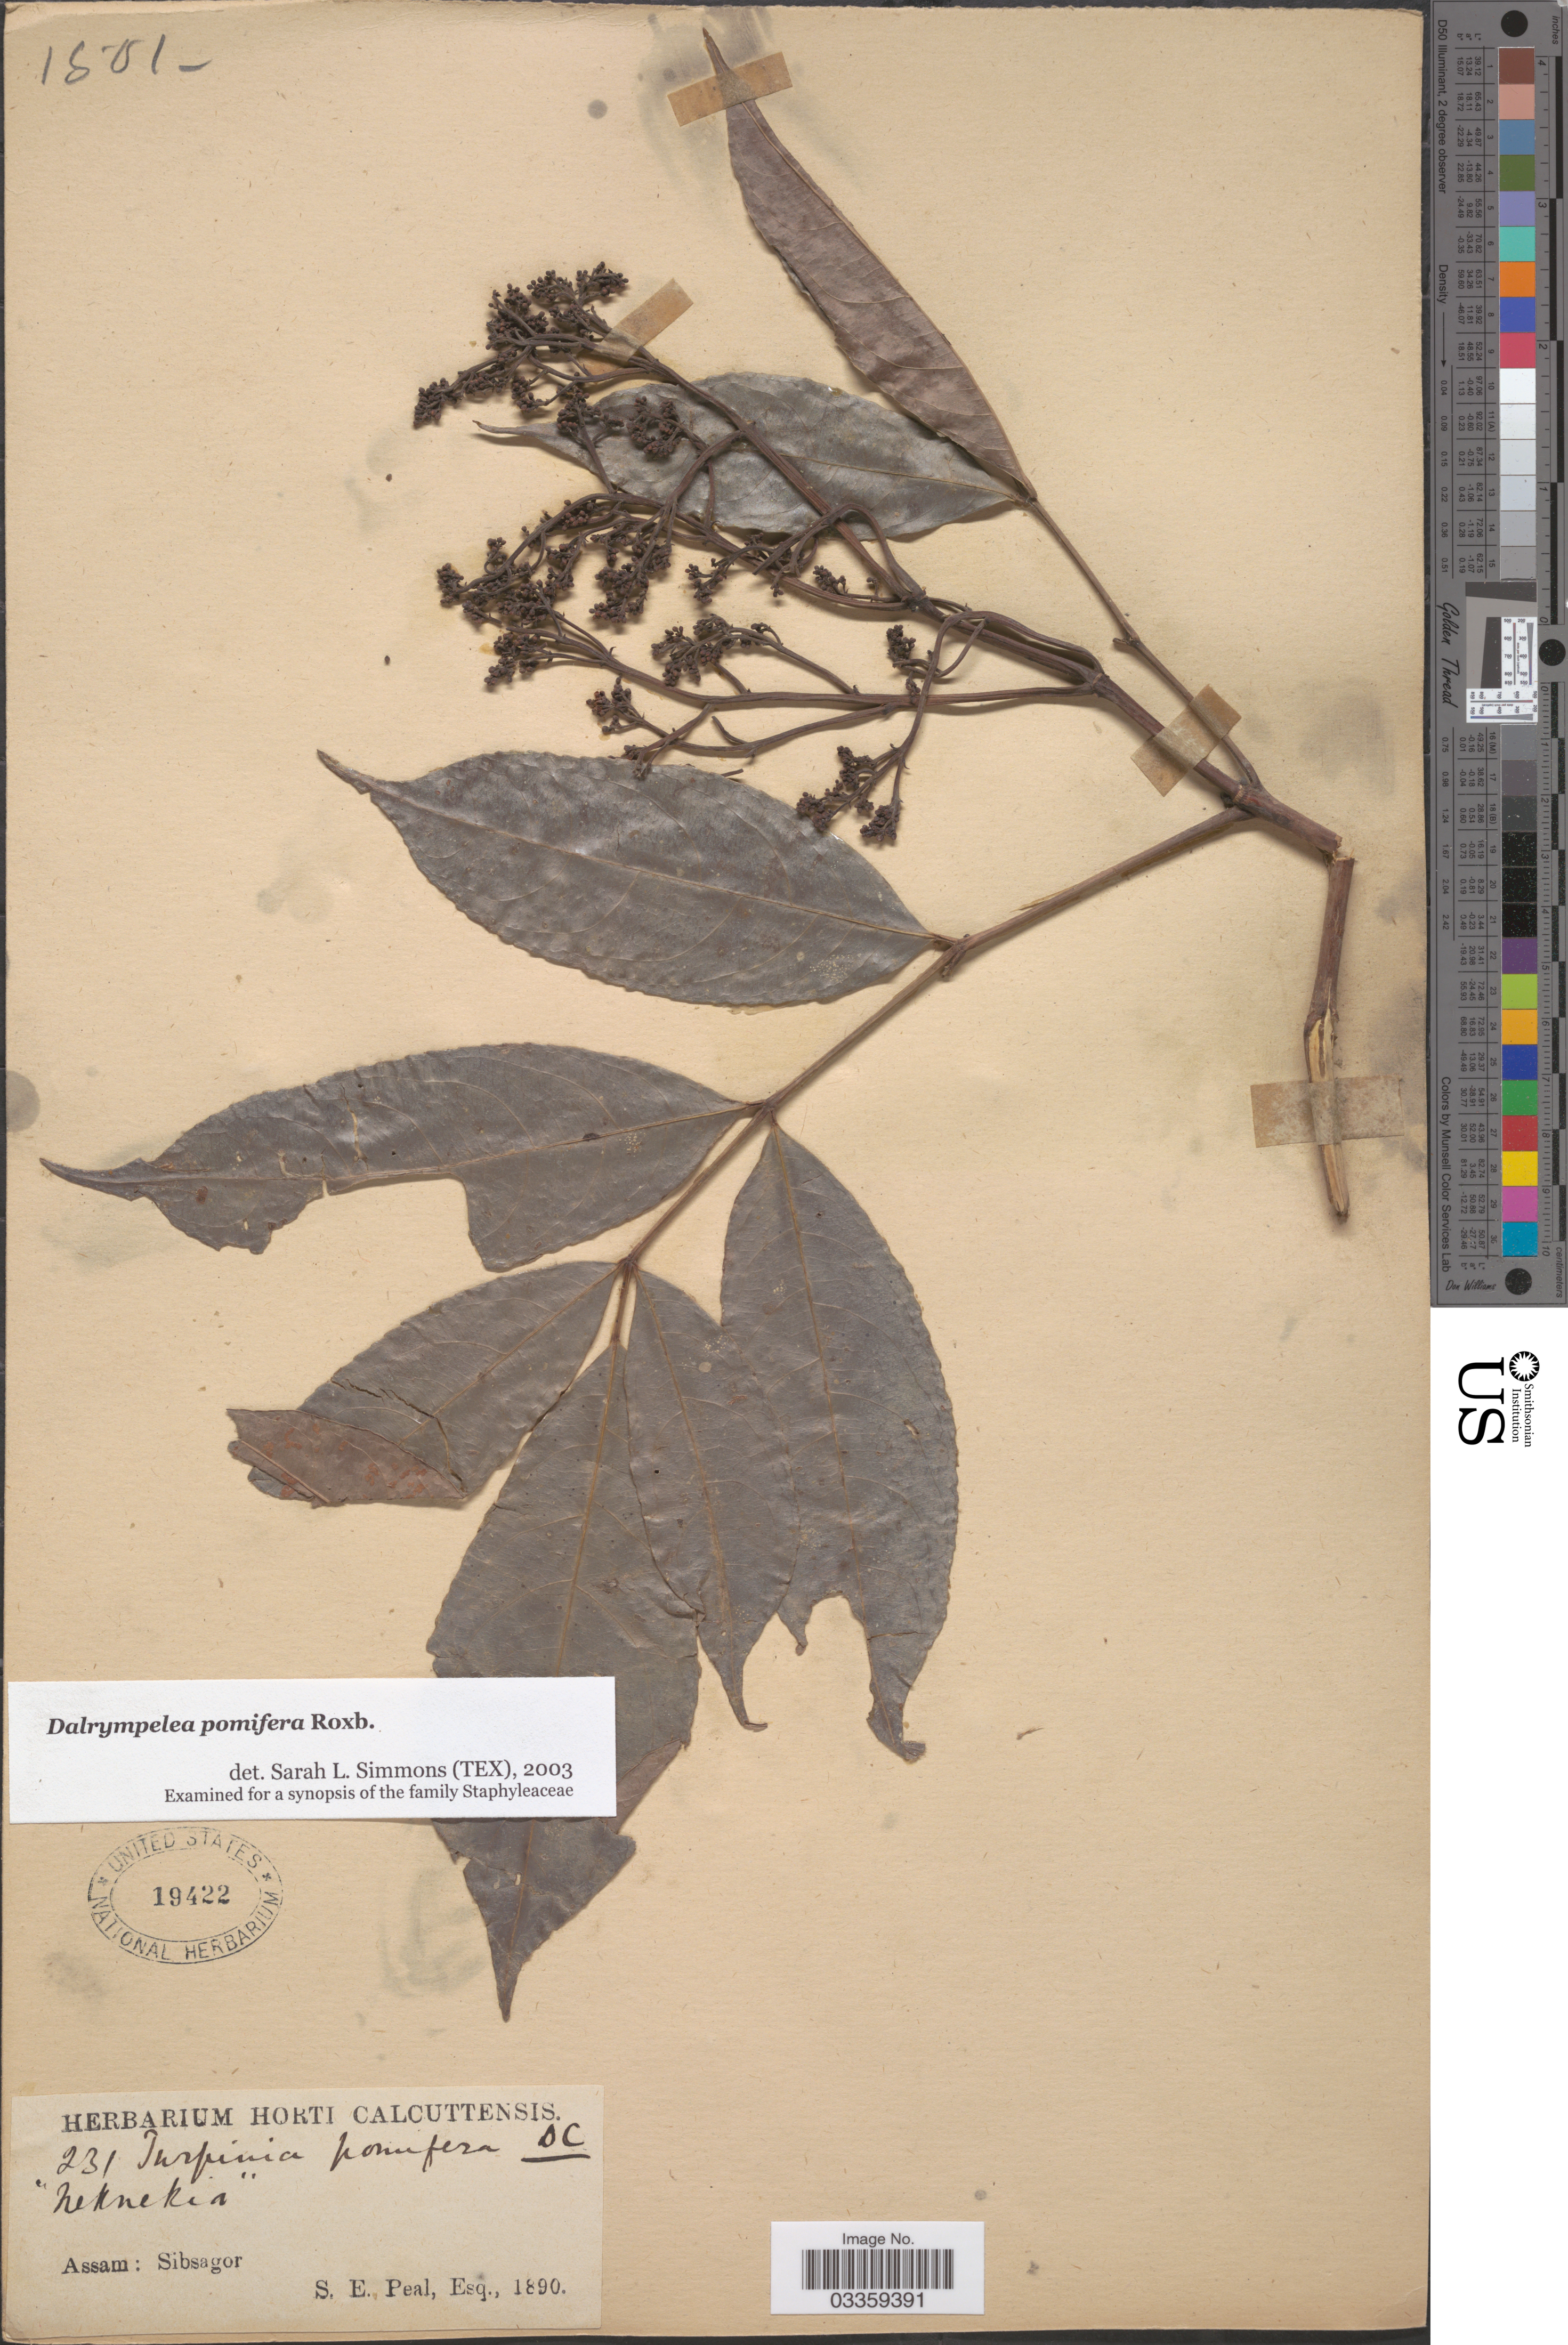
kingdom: Plantae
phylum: Tracheophyta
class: Magnoliopsida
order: Crossosomatales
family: Staphyleaceae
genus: Dalrympelea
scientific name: Dalrympelea pomifera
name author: Roxb.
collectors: S. Peal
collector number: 231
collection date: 1890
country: India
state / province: Assam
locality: Sibsagor.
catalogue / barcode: US 19422